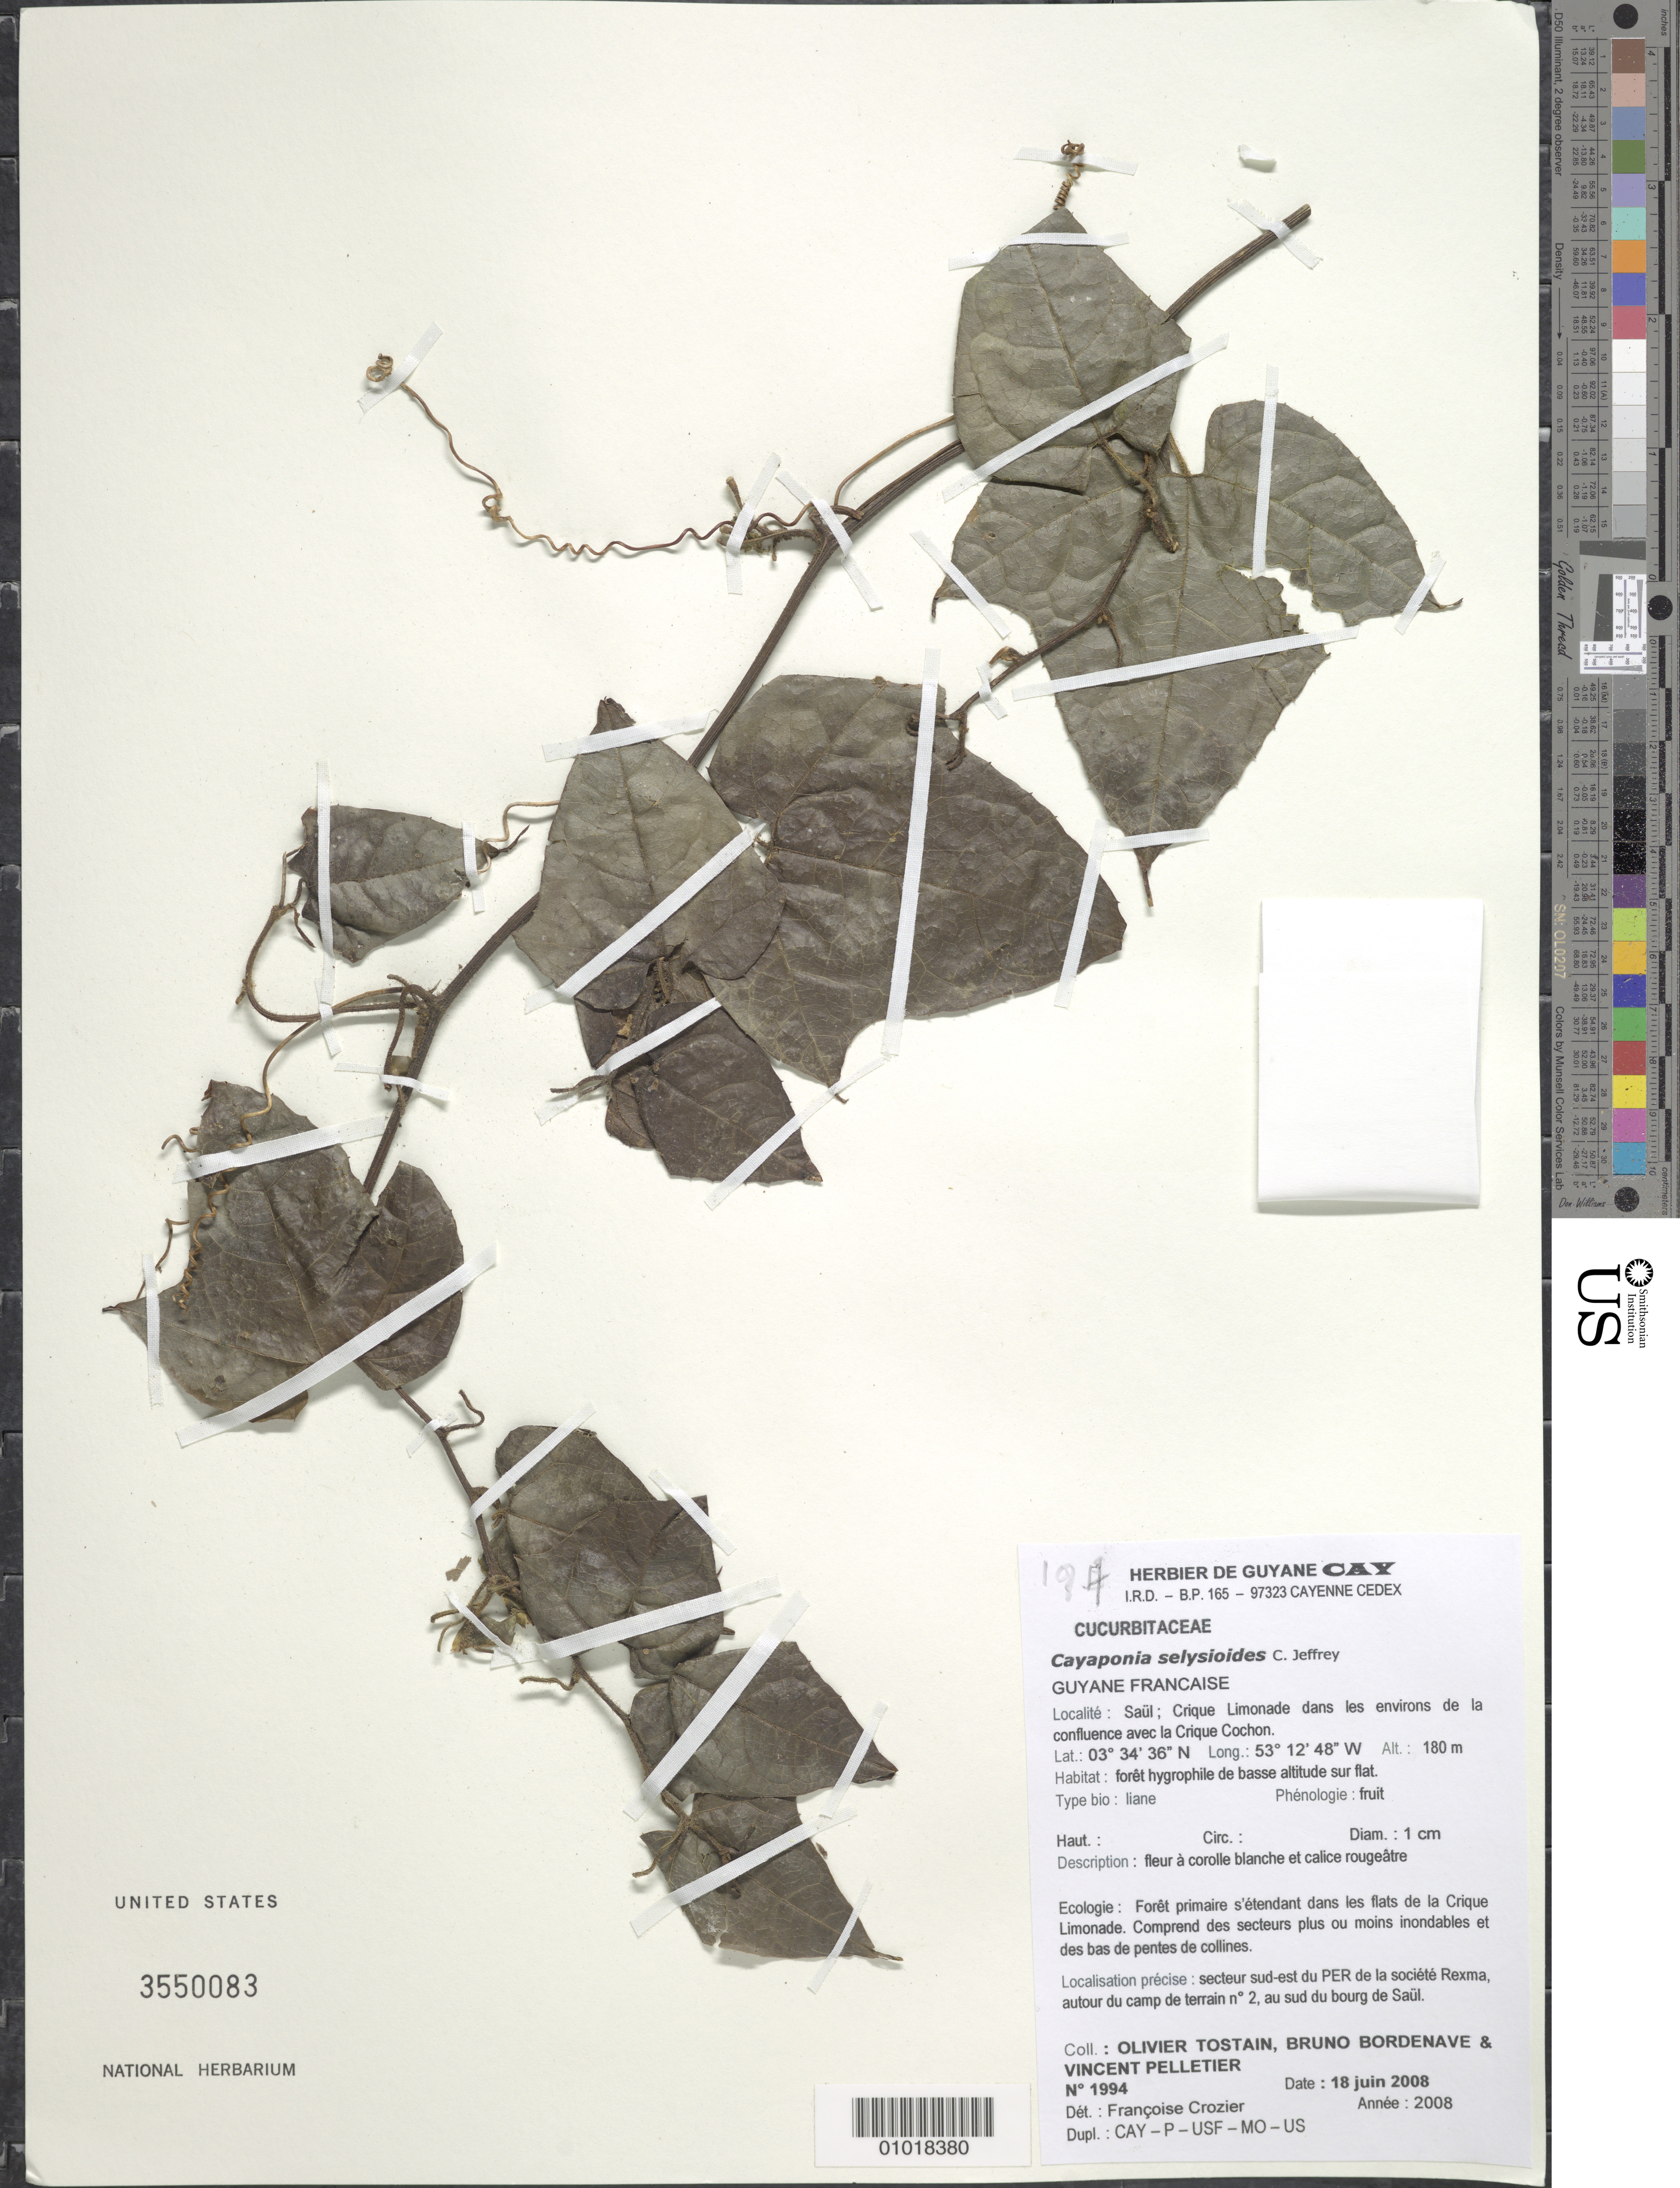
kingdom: Plantae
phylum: Tracheophyta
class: Magnoliopsida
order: Cucurbitales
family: Cucurbitaceae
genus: Cayaponia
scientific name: Cayaponia selysioides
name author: C. Jeffrey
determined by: Crozier, F.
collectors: O. Tostain, B. Bordenave & V. Pelletier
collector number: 1994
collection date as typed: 18-Jun-08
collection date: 2008-06-18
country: French Guiana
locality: Saül; Crique Limonade dans les environs de la confluence avec la Crique Cochon; sector SE du PER de la societe Rexma, autour du camp de terraine no. 2, au sud du bourg de Saul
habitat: Foret hygrophile de basse altitude sur flat. Foret primaire s'etendant dans les flats de la Cirque Limonade. Comprend des secteurs plus ou moins…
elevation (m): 180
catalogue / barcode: US 3550083